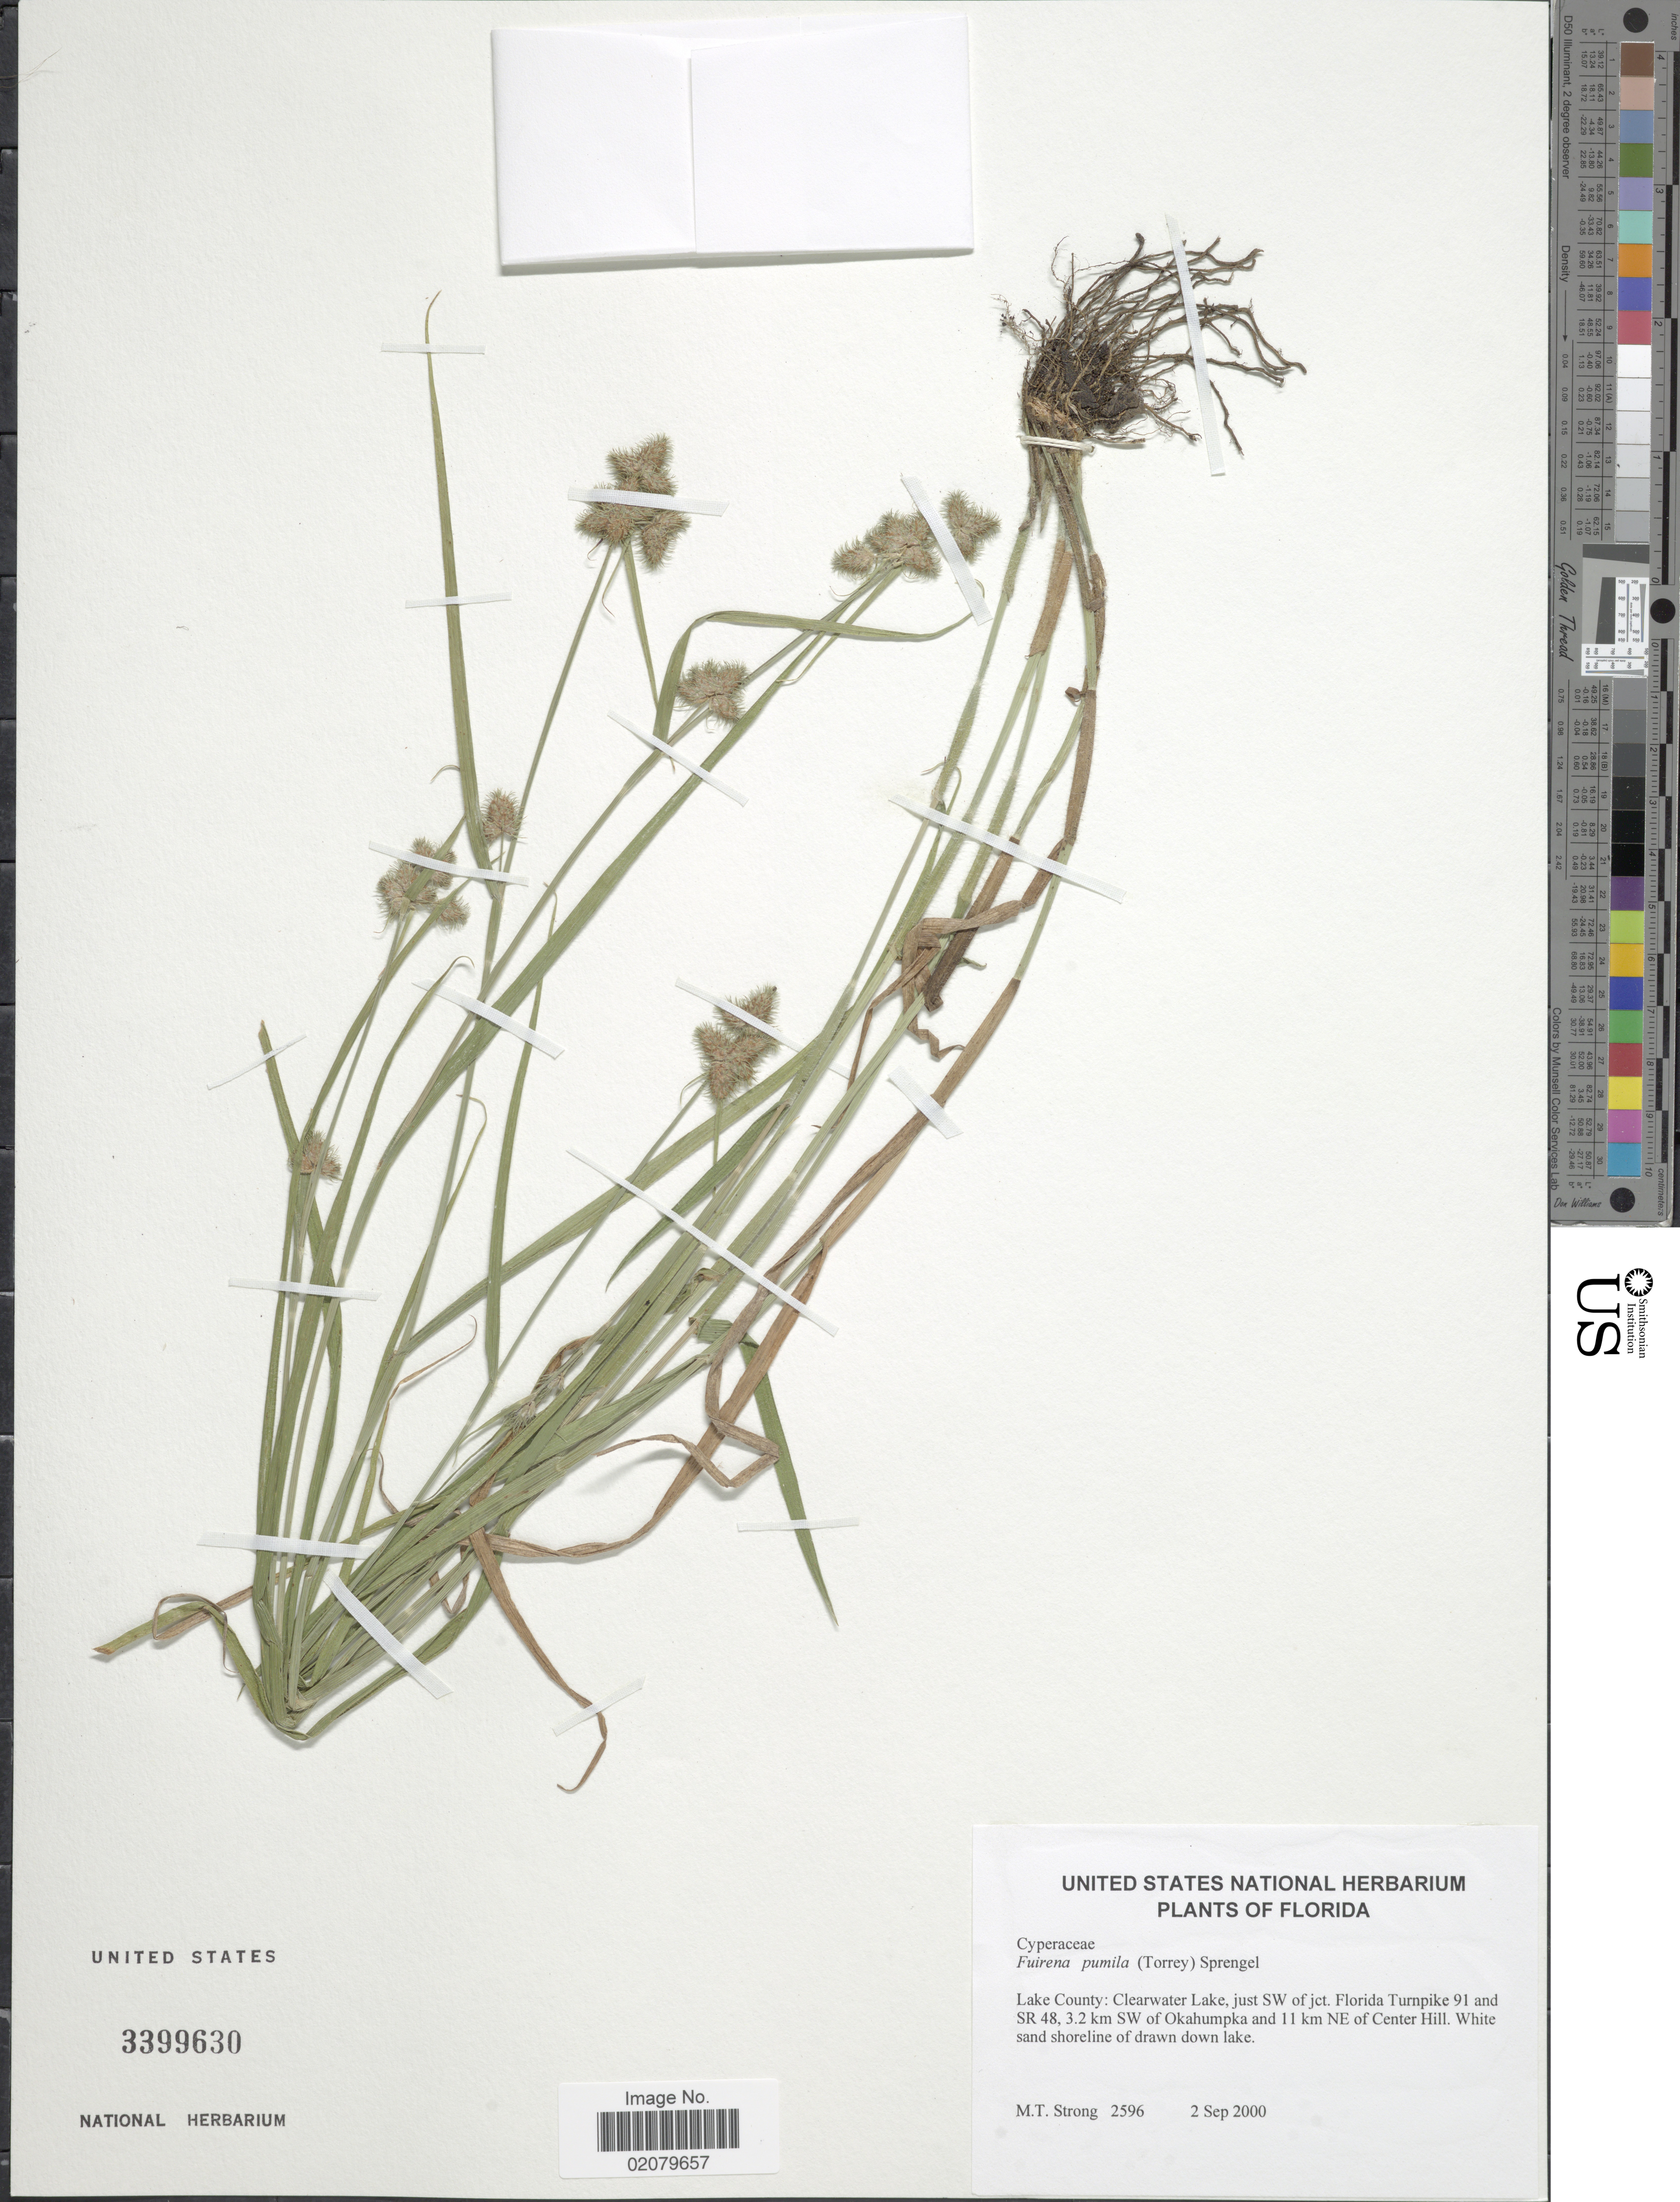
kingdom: Plantae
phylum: Tracheophyta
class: Liliopsida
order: Poales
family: Cyperaceae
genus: Fuirena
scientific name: Fuirena pumila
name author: (Torr.) Spreng.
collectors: M. T. Strong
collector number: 2596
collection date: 2000-09-02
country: United States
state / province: Florida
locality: Lake County: Clearwater Lake, just SW of jct. Florida Turnpike 91 and SR 48, 3.2 km SW of Okahumpka and 11 km NE of Center Hill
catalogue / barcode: US 3399630